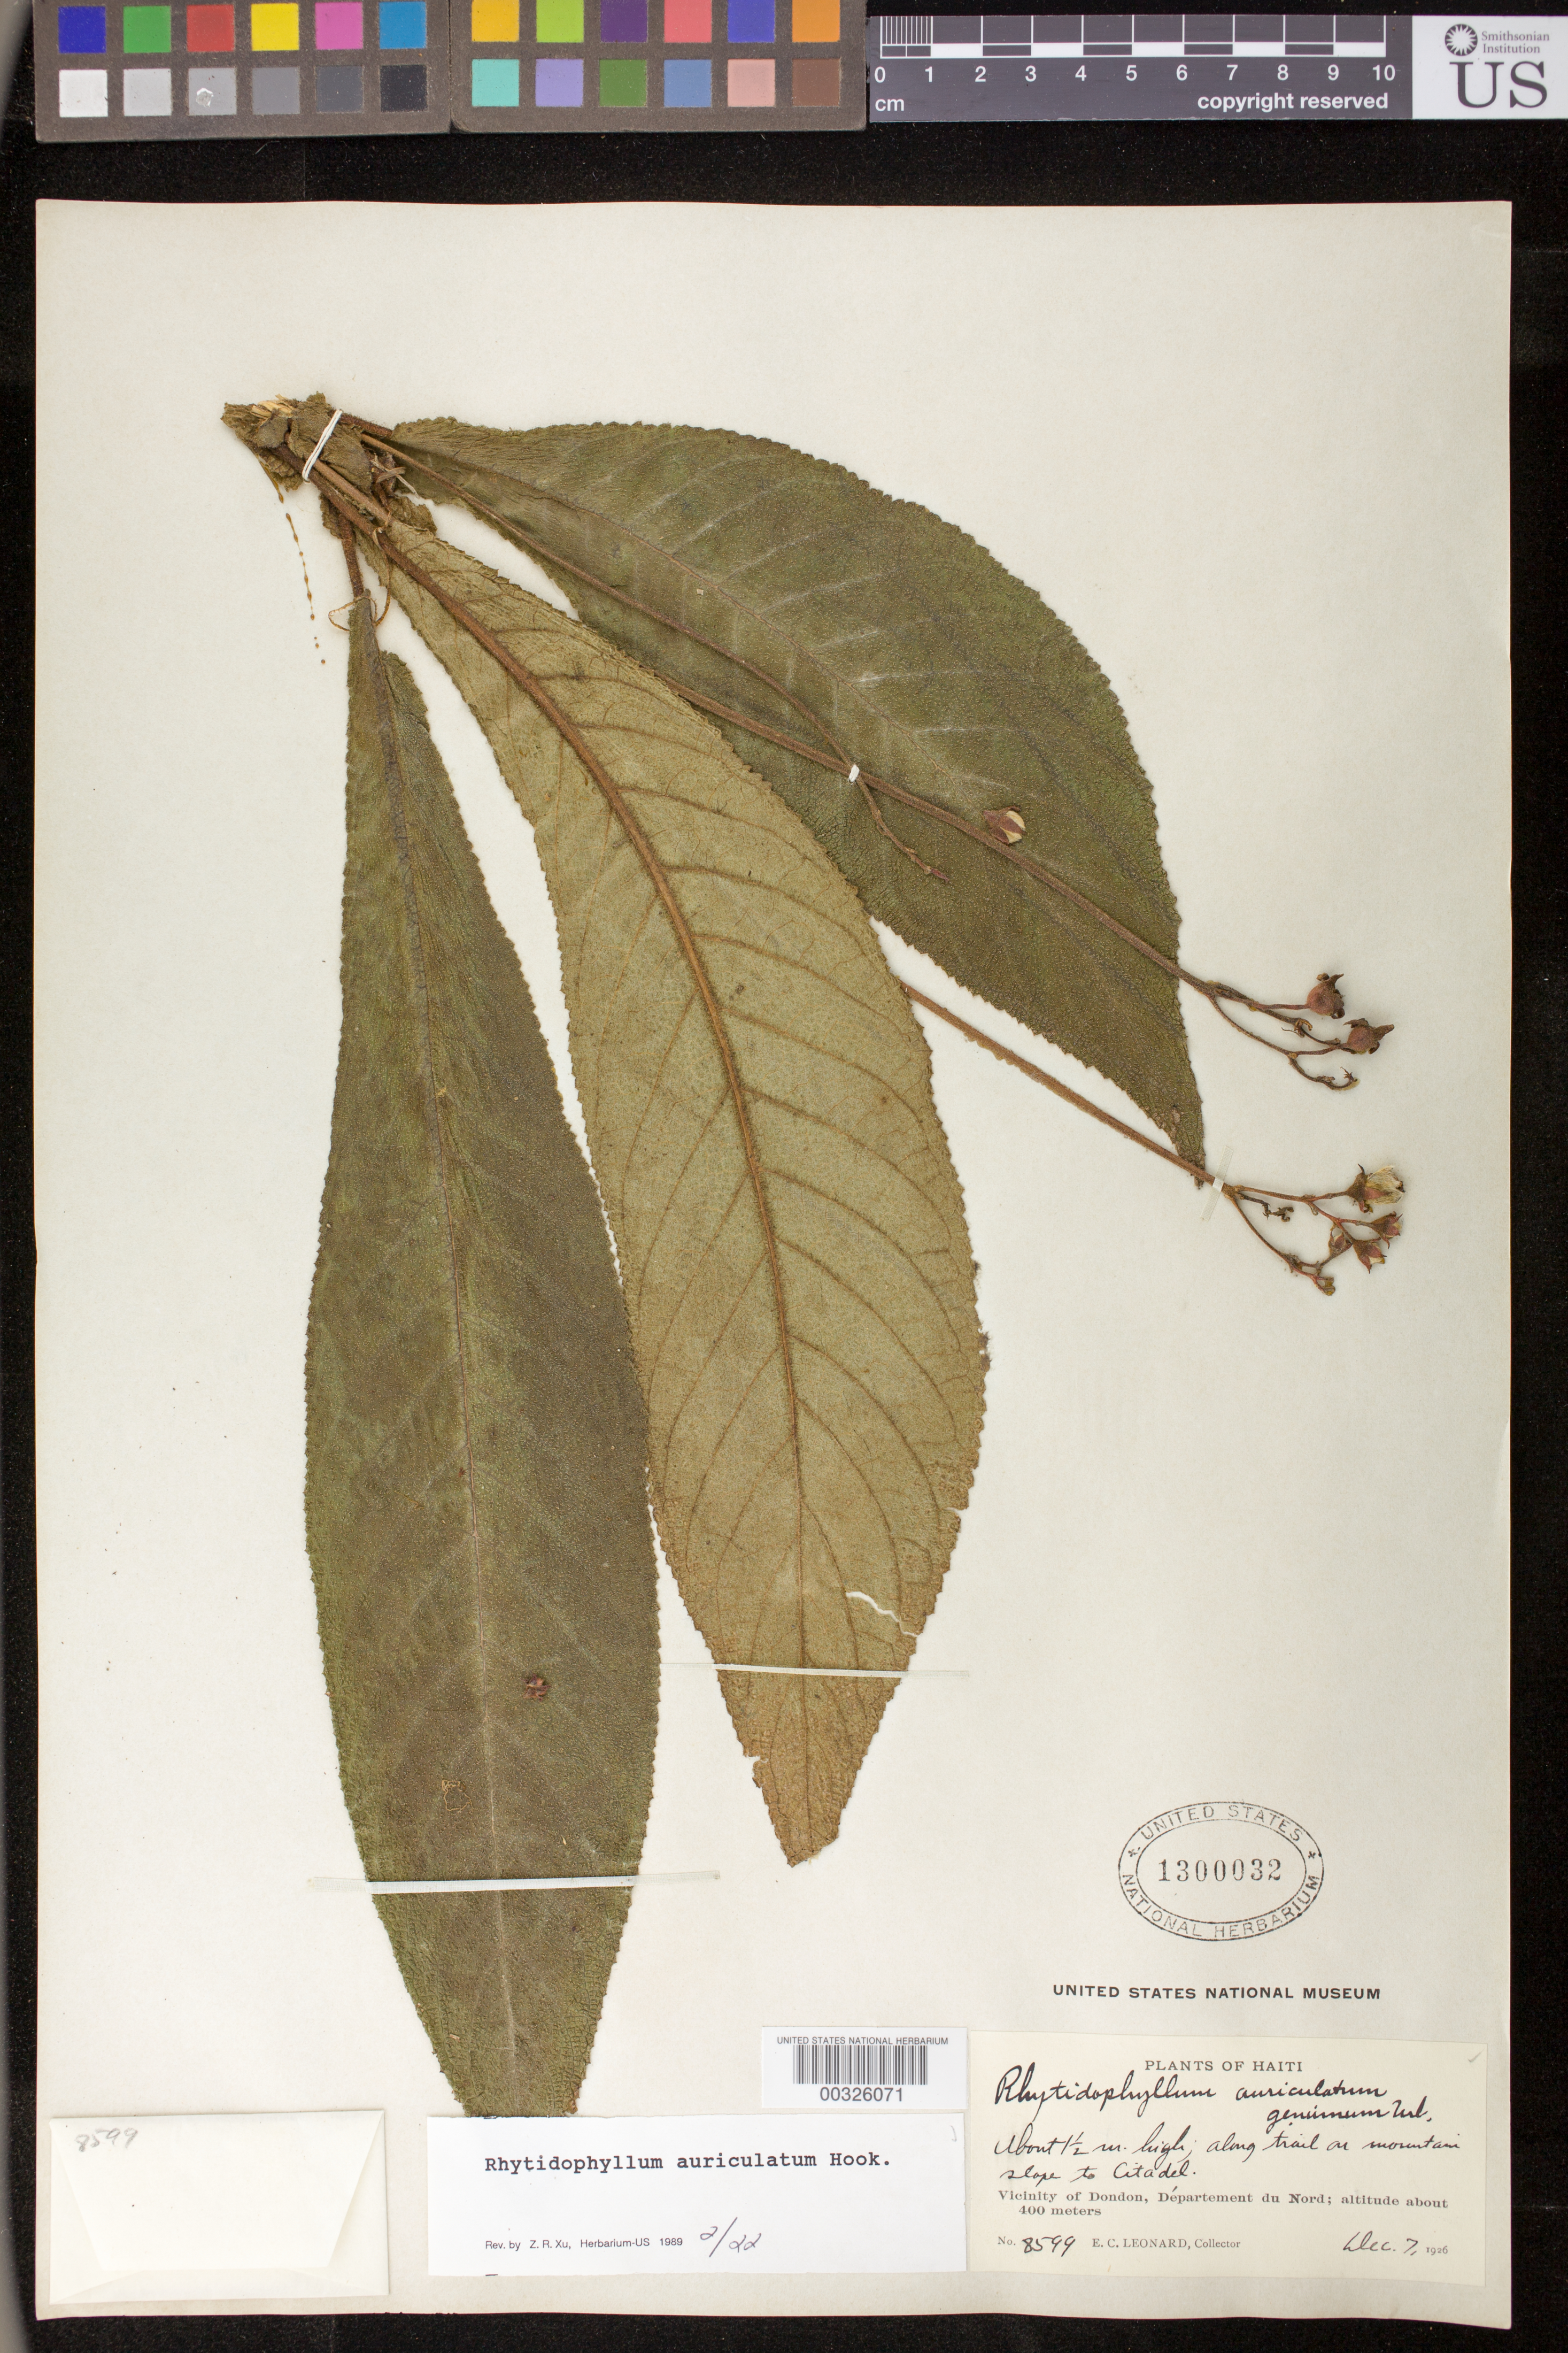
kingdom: Plantae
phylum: Tracheophyta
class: Magnoliopsida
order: Lamiales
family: Gesneriaceae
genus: Rhytidophyllum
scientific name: Rhytidophyllum auriculatum var. angustatum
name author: Urb.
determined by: Skog, Laurence E.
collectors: E. C. Leonard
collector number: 8599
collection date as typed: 07 Dec 1926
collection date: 1926-12-07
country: Haiti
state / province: Nord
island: Hispaniola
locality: Vicinity of Dondon; along trail on mountain slope to Citadel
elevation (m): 400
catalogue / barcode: US 1300032